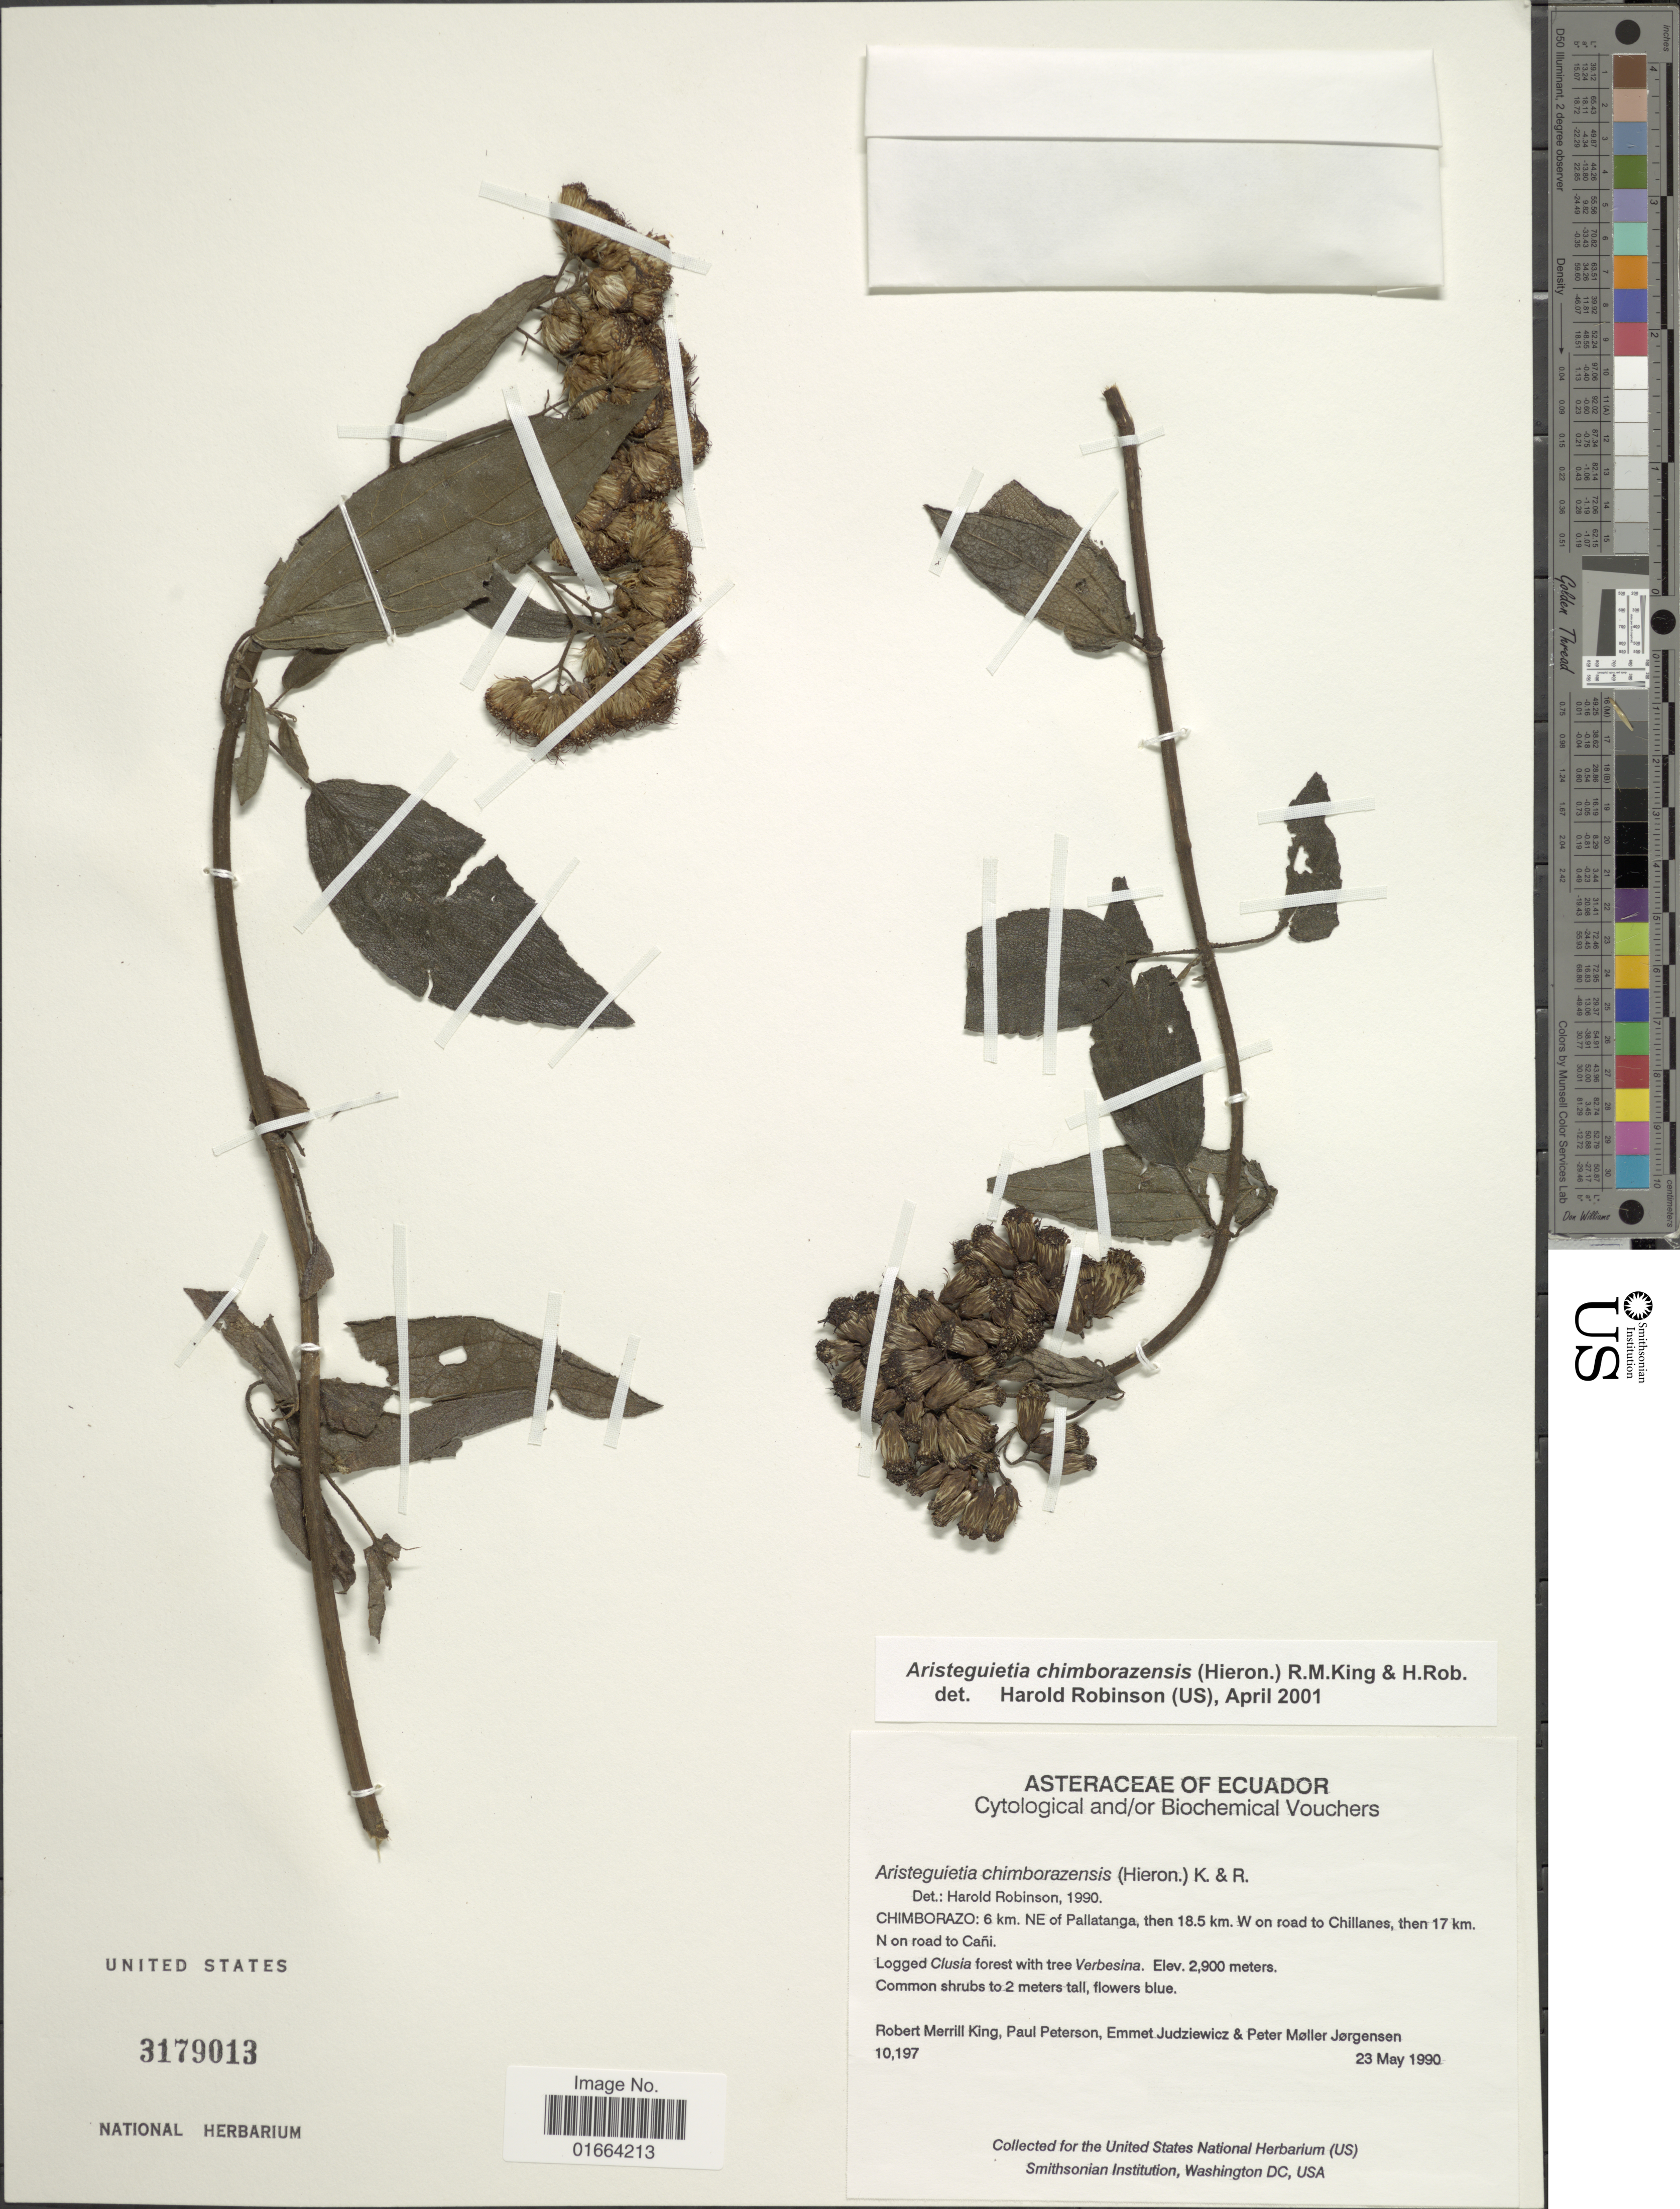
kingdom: Plantae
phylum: Tracheophyta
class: Magnoliopsida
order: Asterales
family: Asteraceae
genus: Aristeguietia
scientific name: Aristeguietia chimborazensis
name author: (Hieron.) R.M. King & H. Rob.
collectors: R. M. King, P. M. Peterson, E. J. Judziewicz & P. M. Jørgensen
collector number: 10197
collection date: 1990-05-23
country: Ecuador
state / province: Chimborazo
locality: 6 km. NE of Pallatanga, then 18.5 km. W on road to Chillanes, then 17 km. N on road to Cañi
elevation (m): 2900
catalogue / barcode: US 3179013